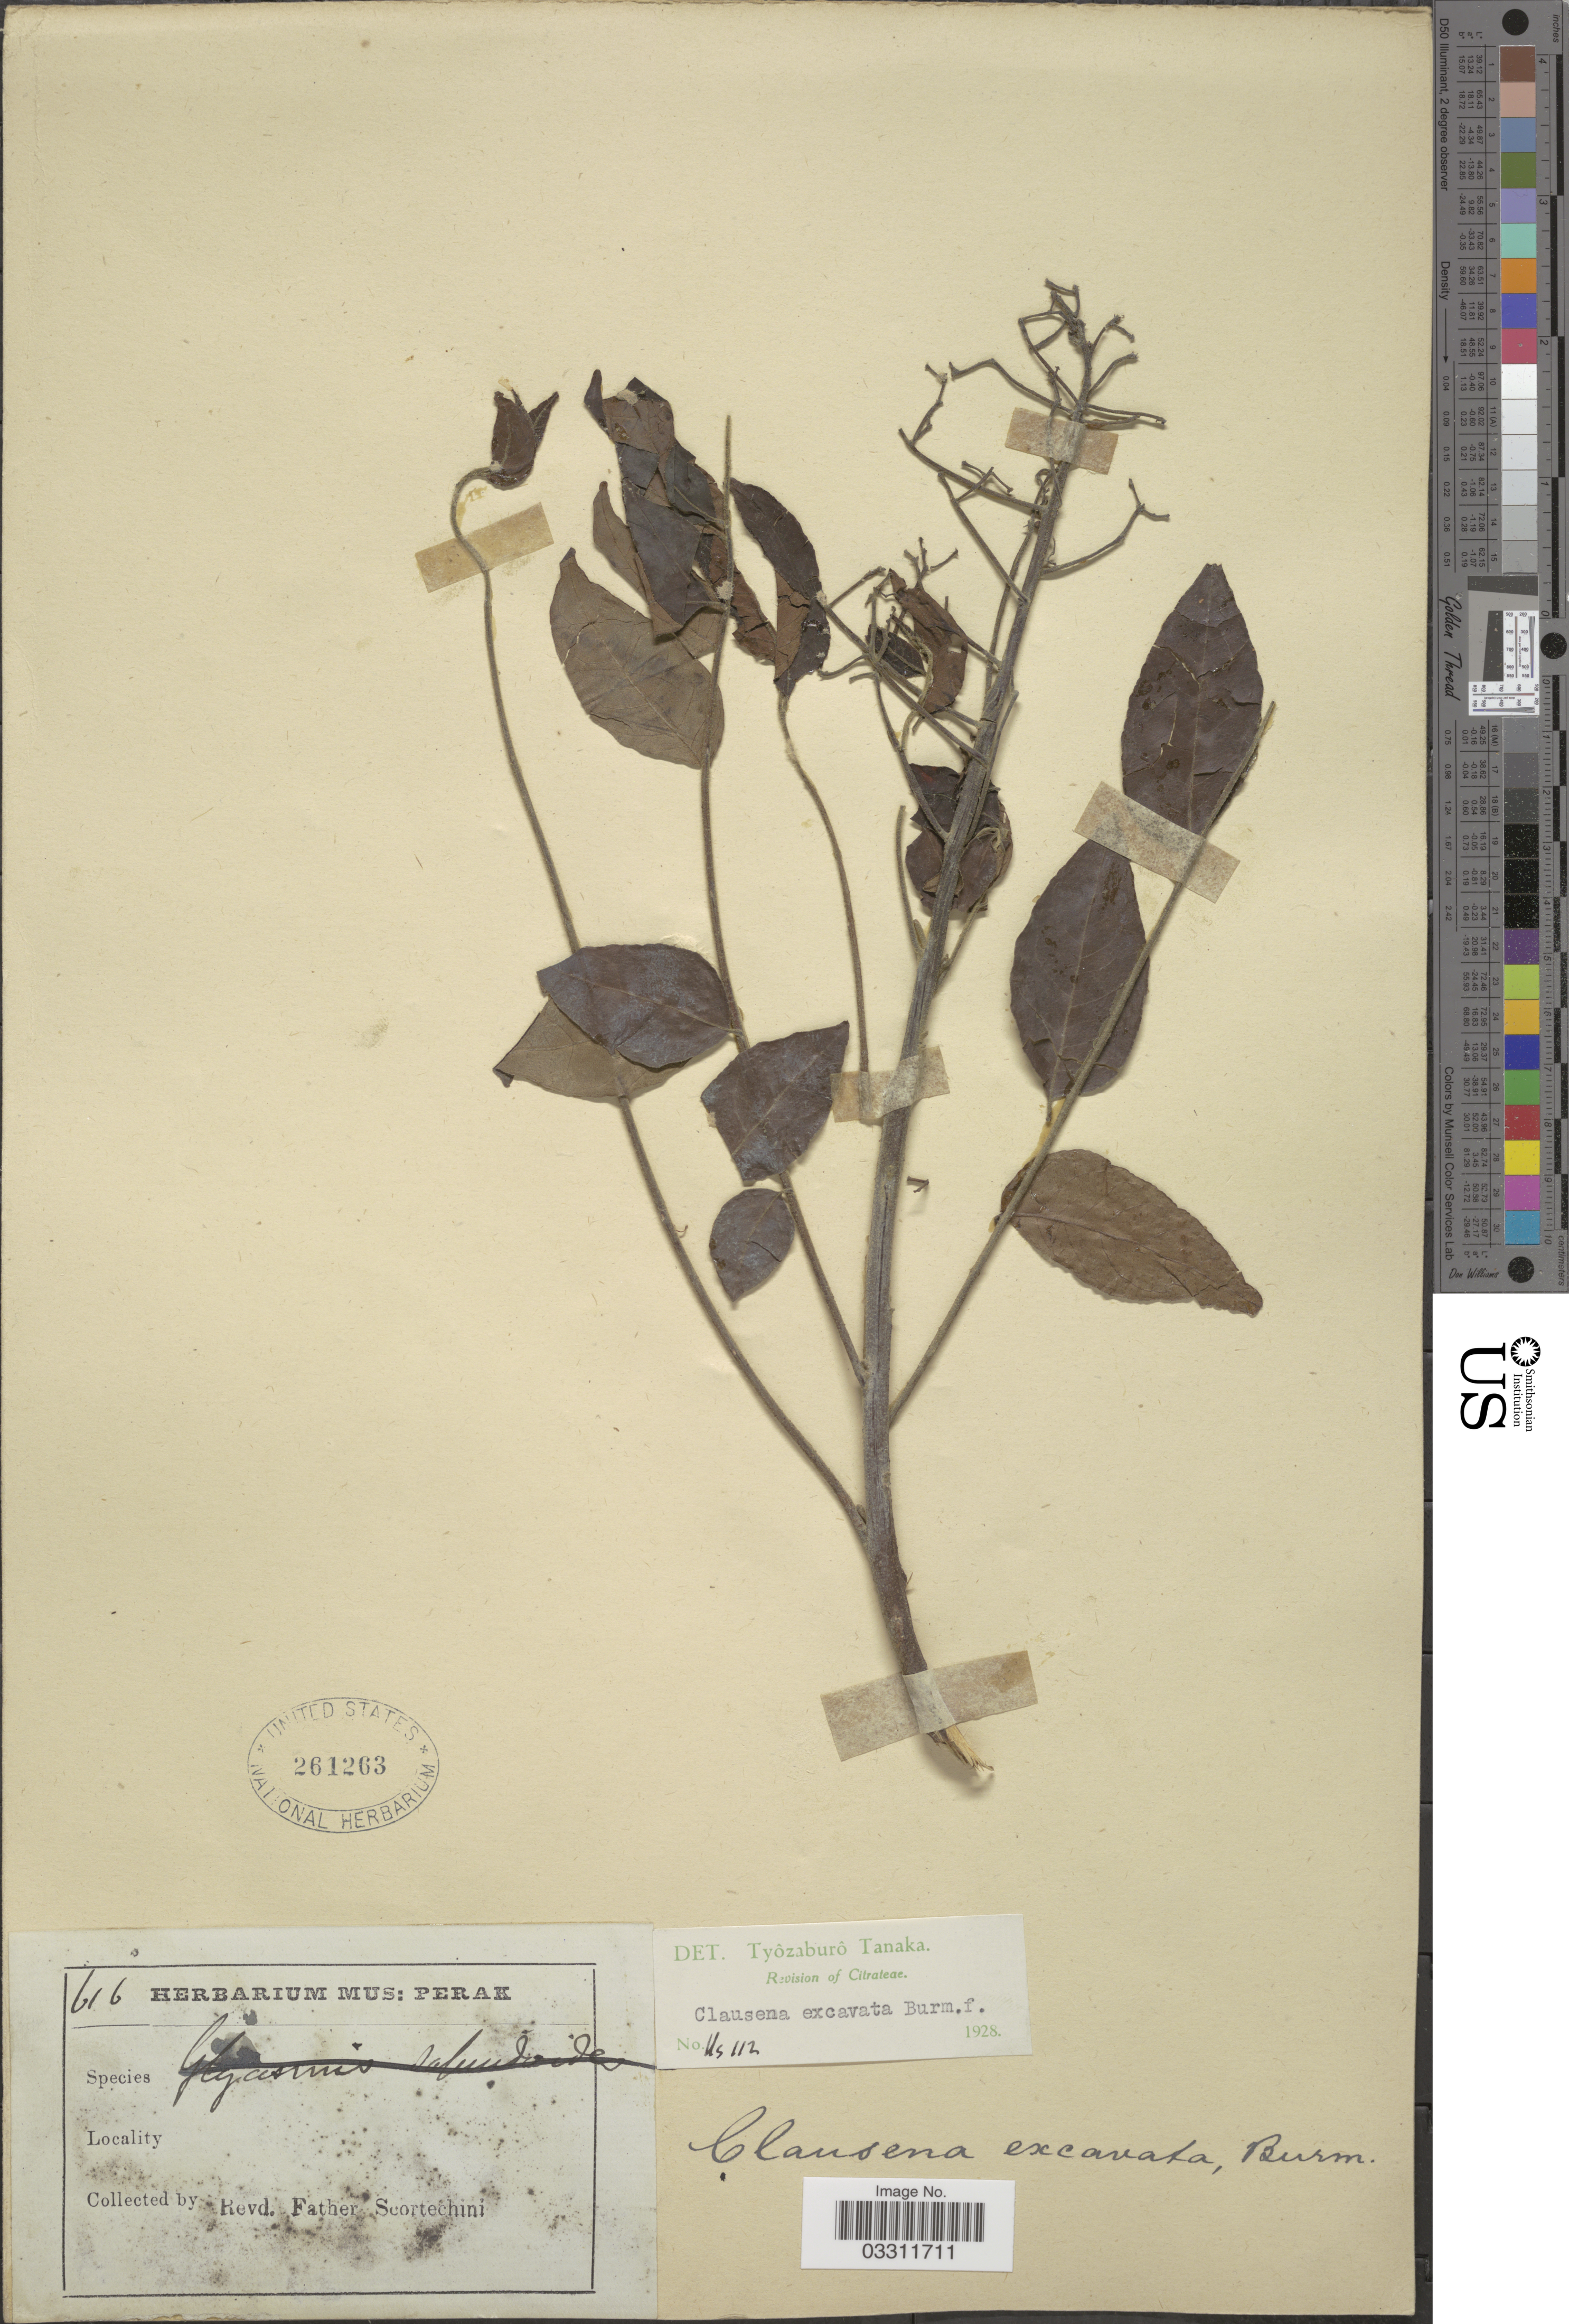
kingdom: Plantae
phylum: Tracheophyta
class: Magnoliopsida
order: Sapindales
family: Rutaceae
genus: Clausena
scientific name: Clausena excavata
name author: Burm. f.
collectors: Fr. Scortechini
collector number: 616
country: Malaysia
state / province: Perak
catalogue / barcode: US 261263